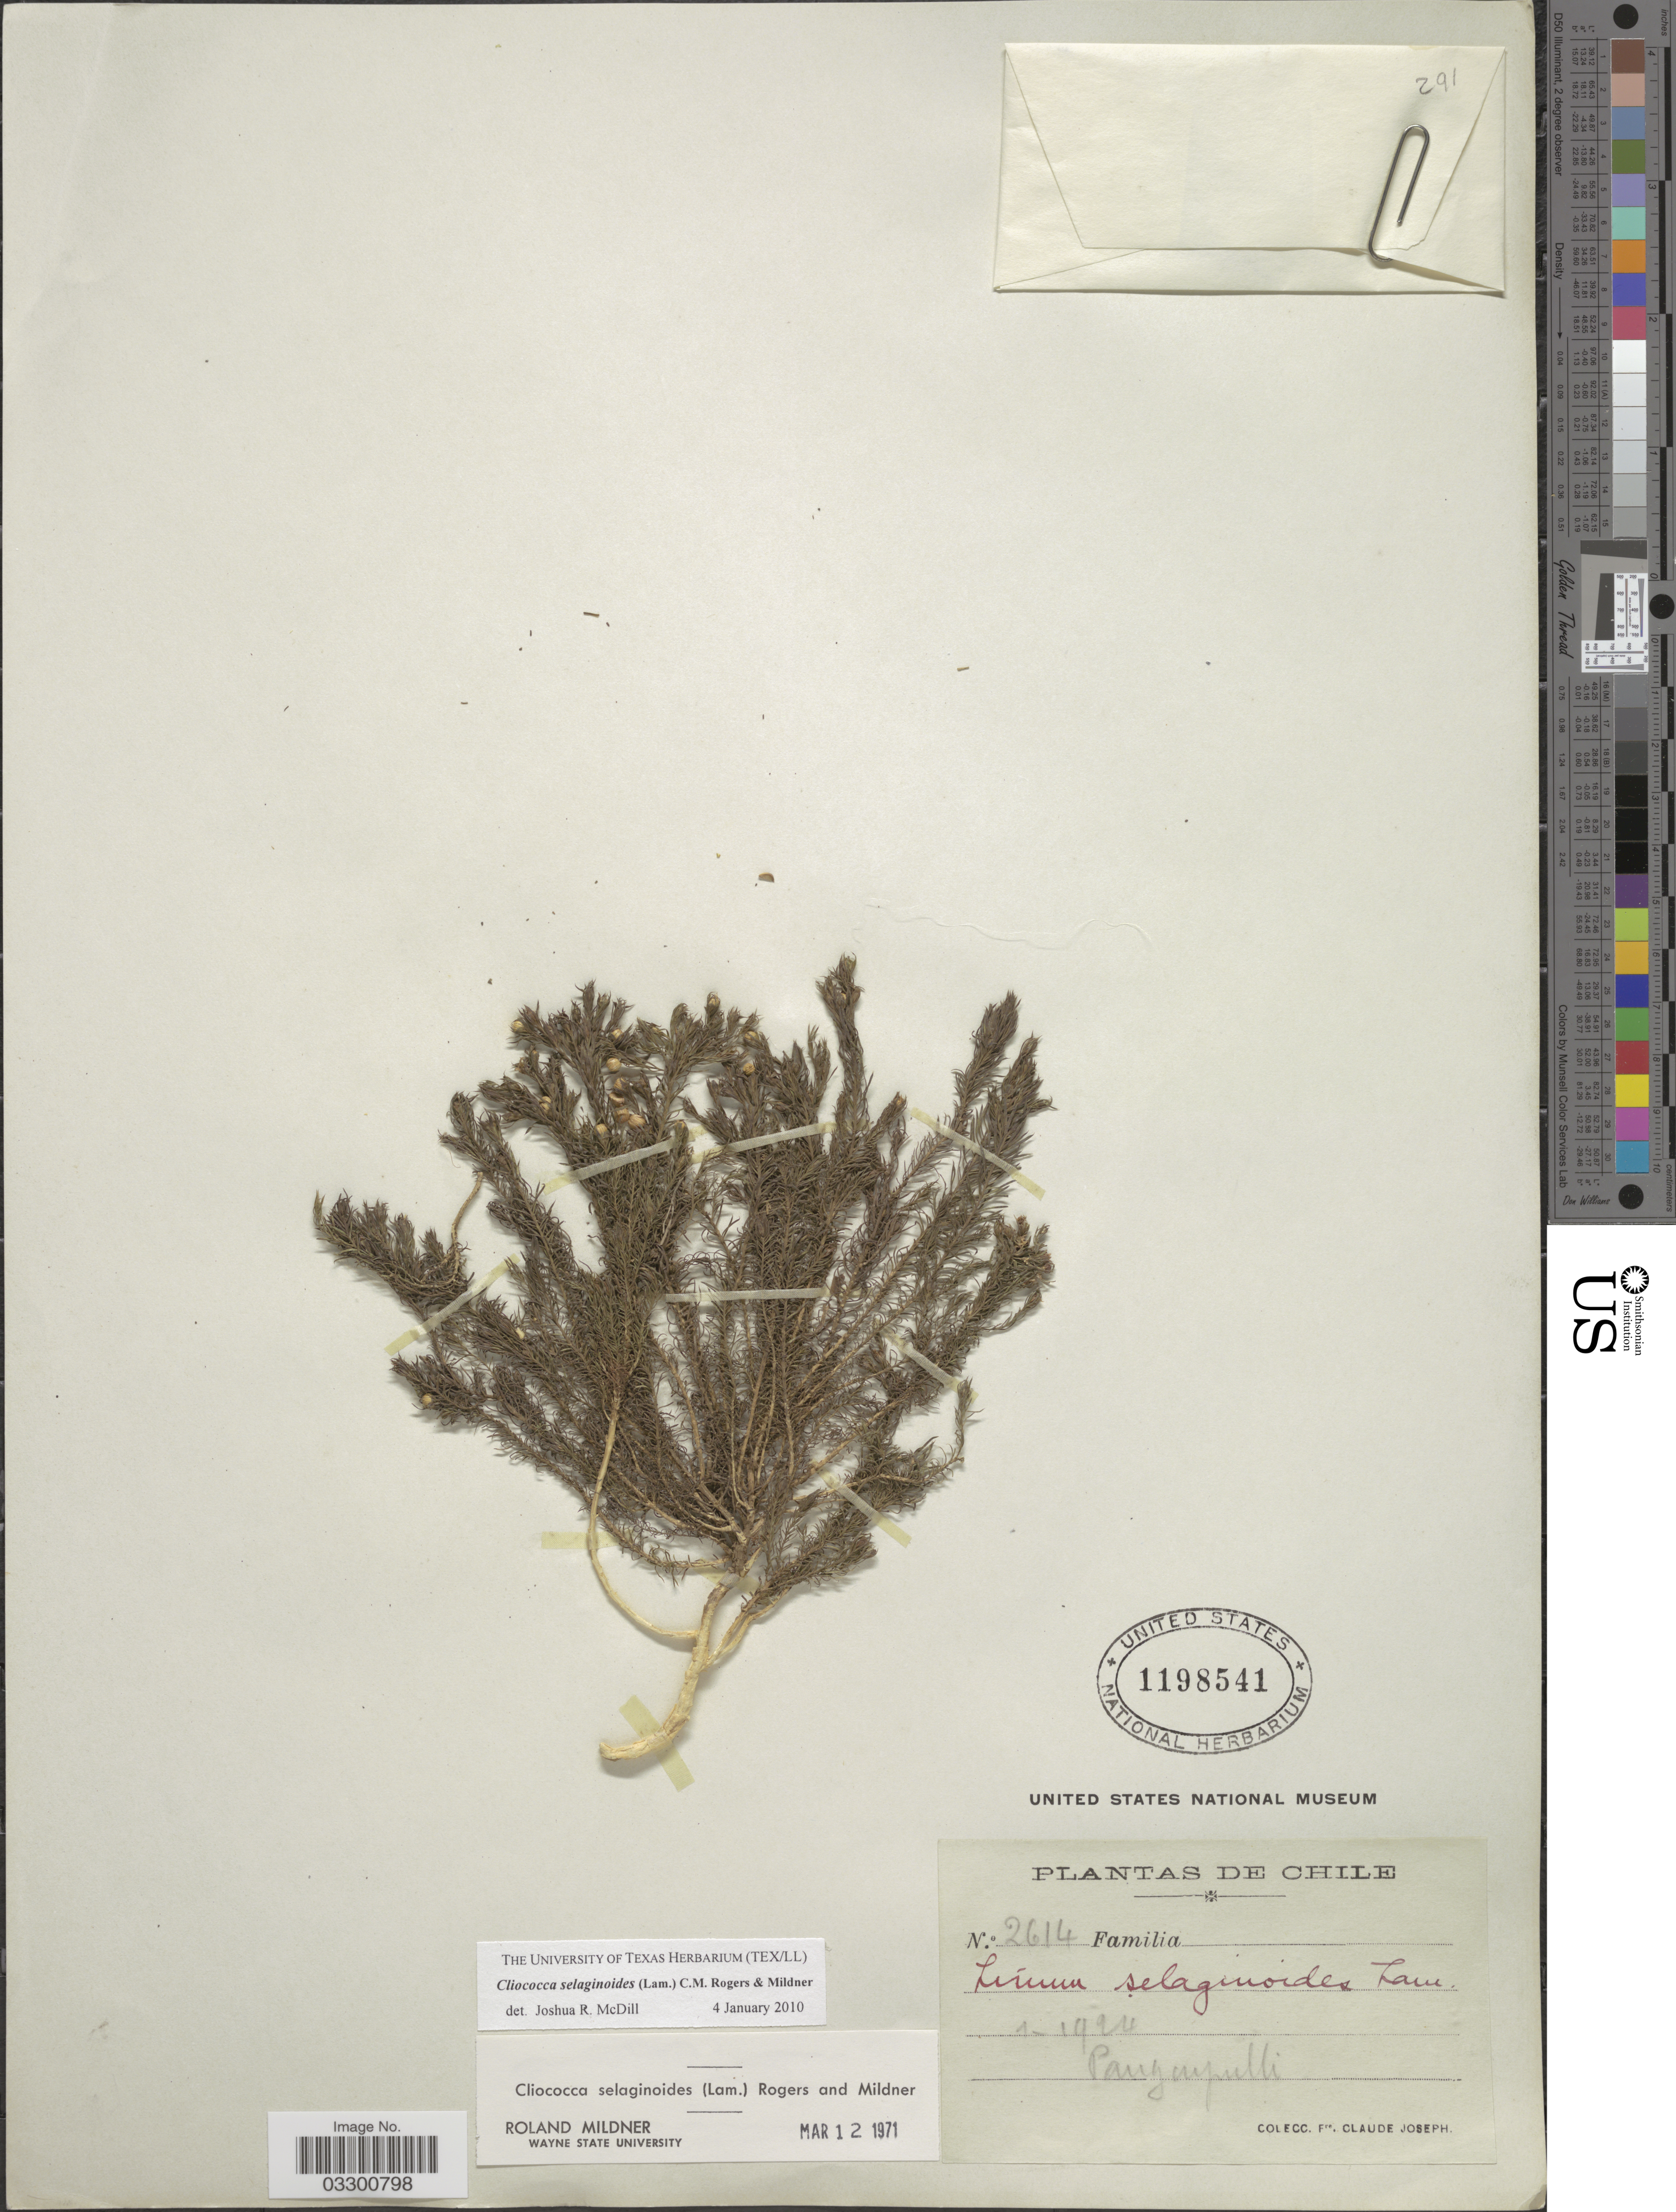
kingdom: Plantae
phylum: Tracheophyta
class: Magnoliopsida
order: Malpighiales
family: Linaceae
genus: Linum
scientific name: Linum selaginoides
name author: Lam.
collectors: Frere Claude Joseph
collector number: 2614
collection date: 1924-01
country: Chile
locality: Panguipulli.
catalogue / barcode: US 1198541